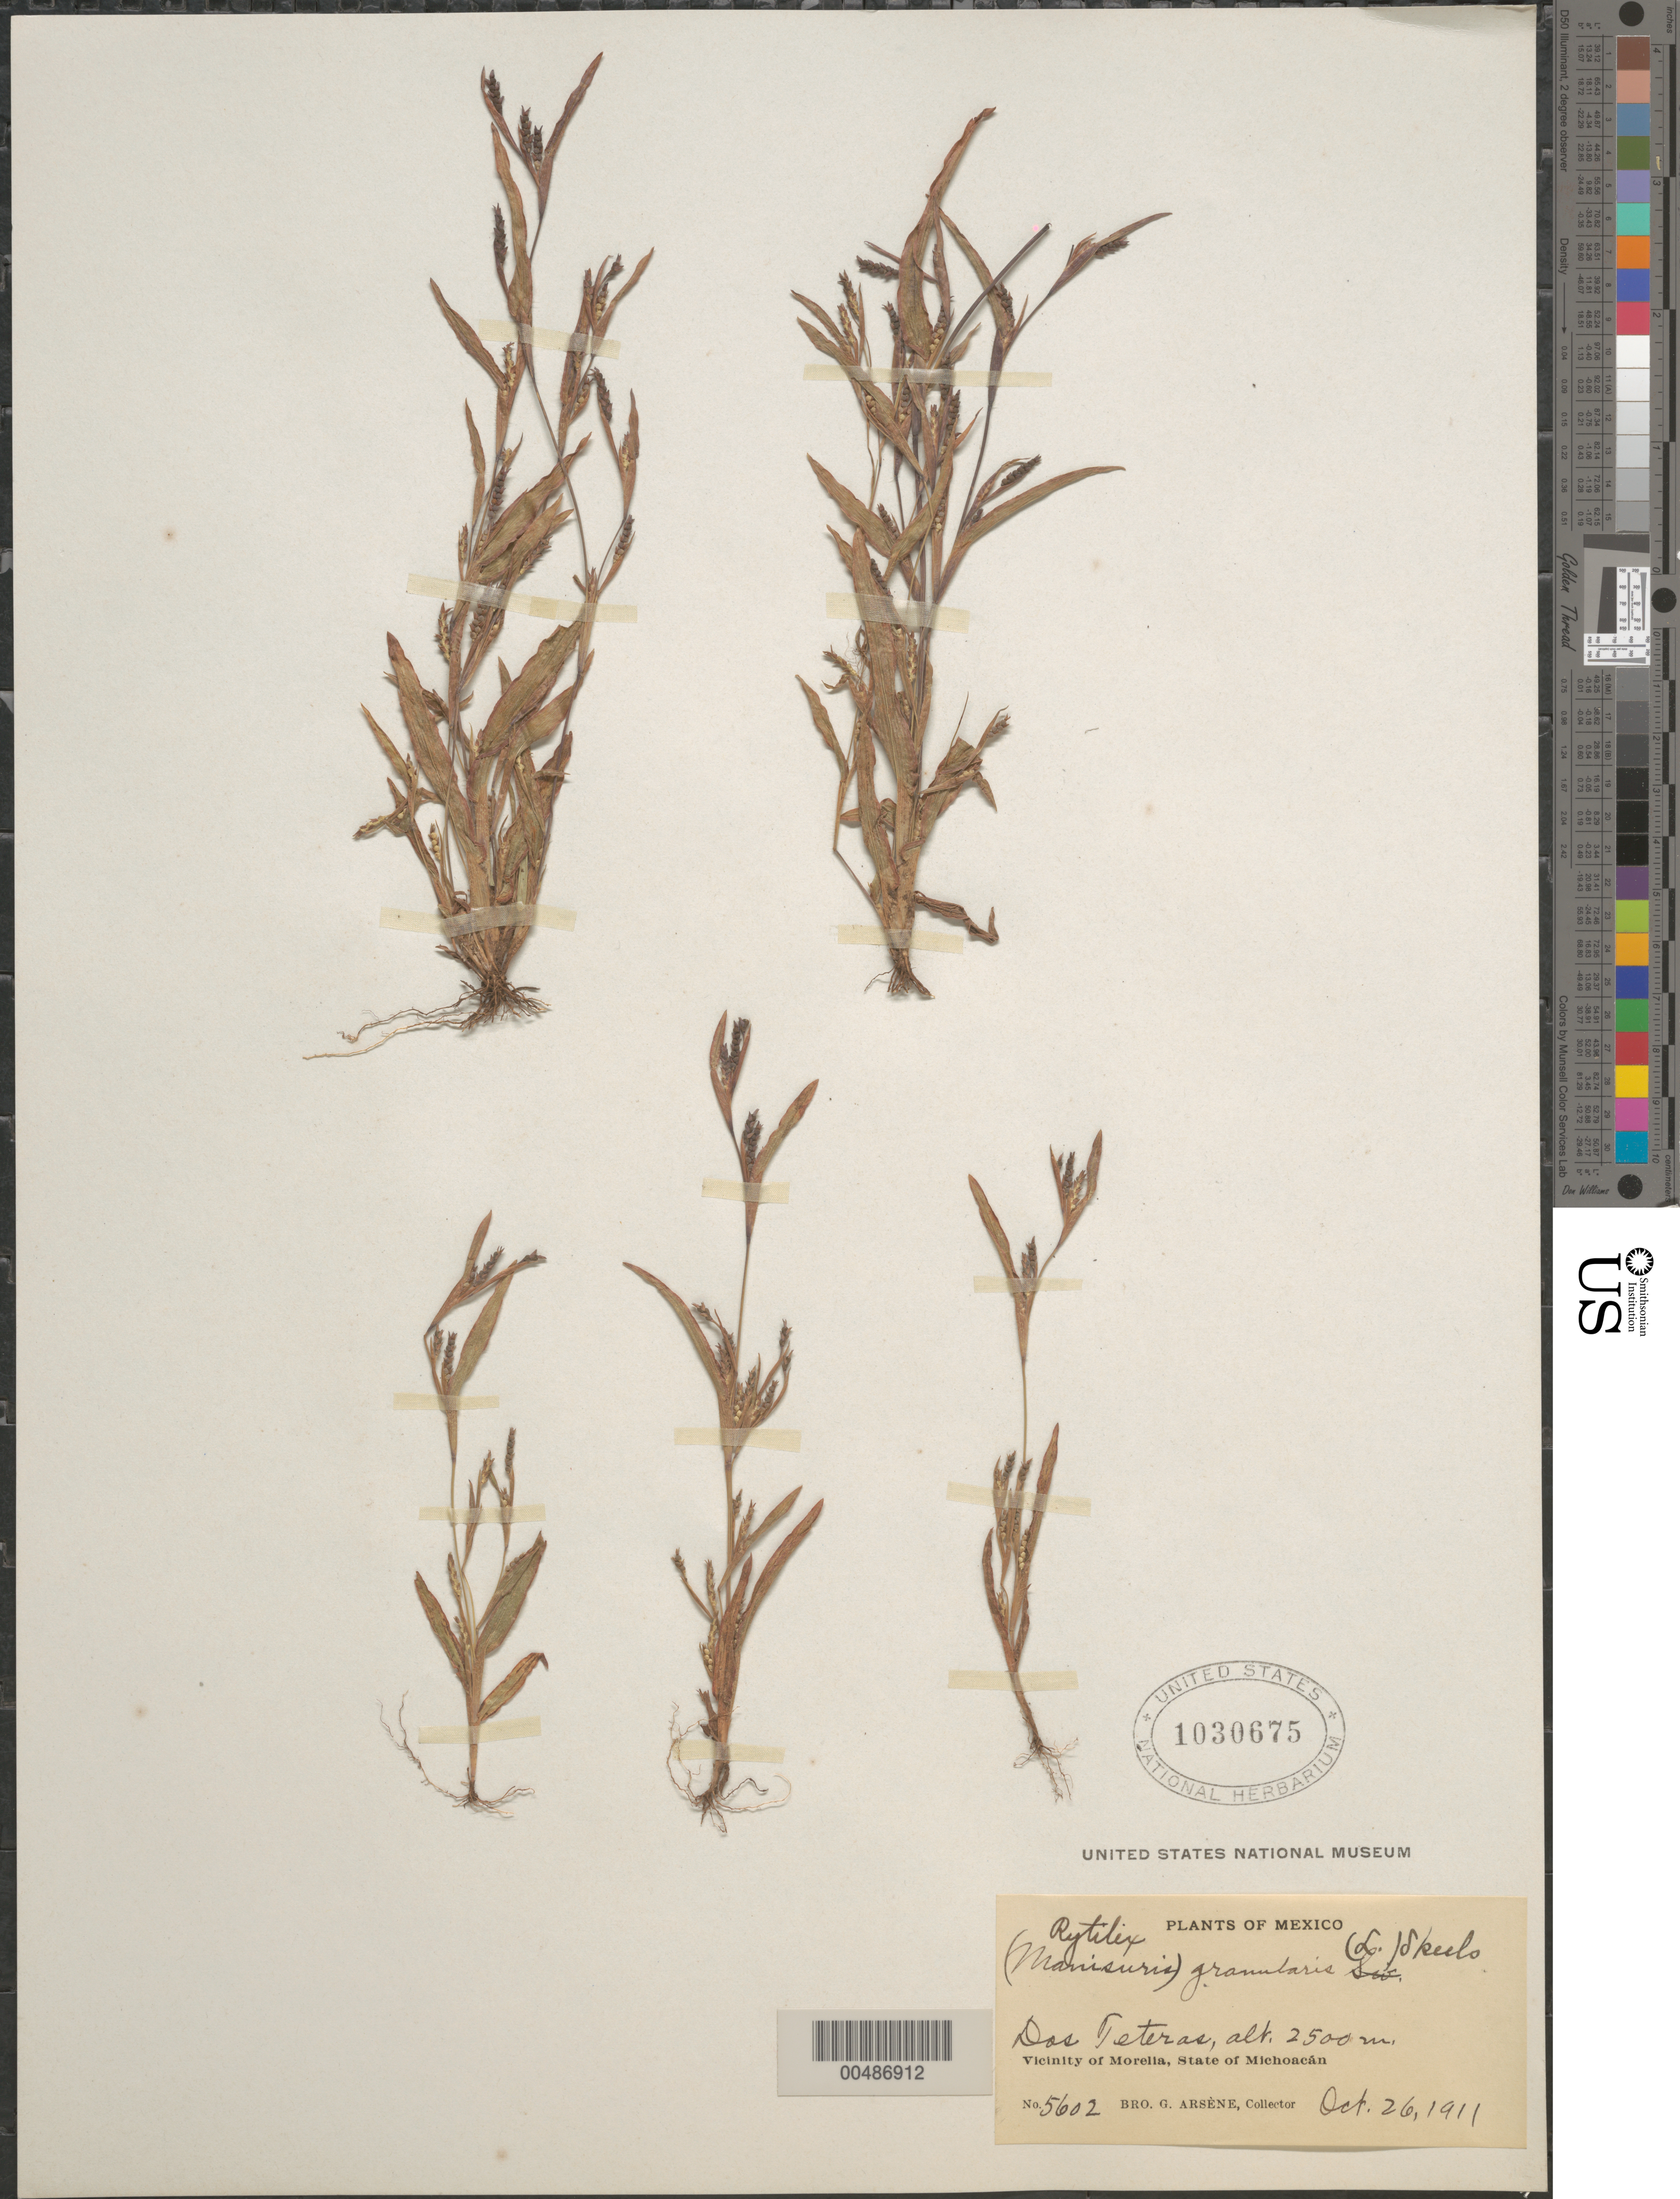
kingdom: Plantae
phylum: Tracheophyta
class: Liliopsida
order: Poales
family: Poaceae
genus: Hackelochloa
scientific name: Hackelochloa granularis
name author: (L.) Kuntze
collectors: Bro. G. Arsène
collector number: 5602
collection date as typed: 26 Oct 1911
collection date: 1911-10-26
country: Mexico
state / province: Michoacán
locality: Dos Teteras, vicinity of Morelia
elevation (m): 2500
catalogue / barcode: US 1030675